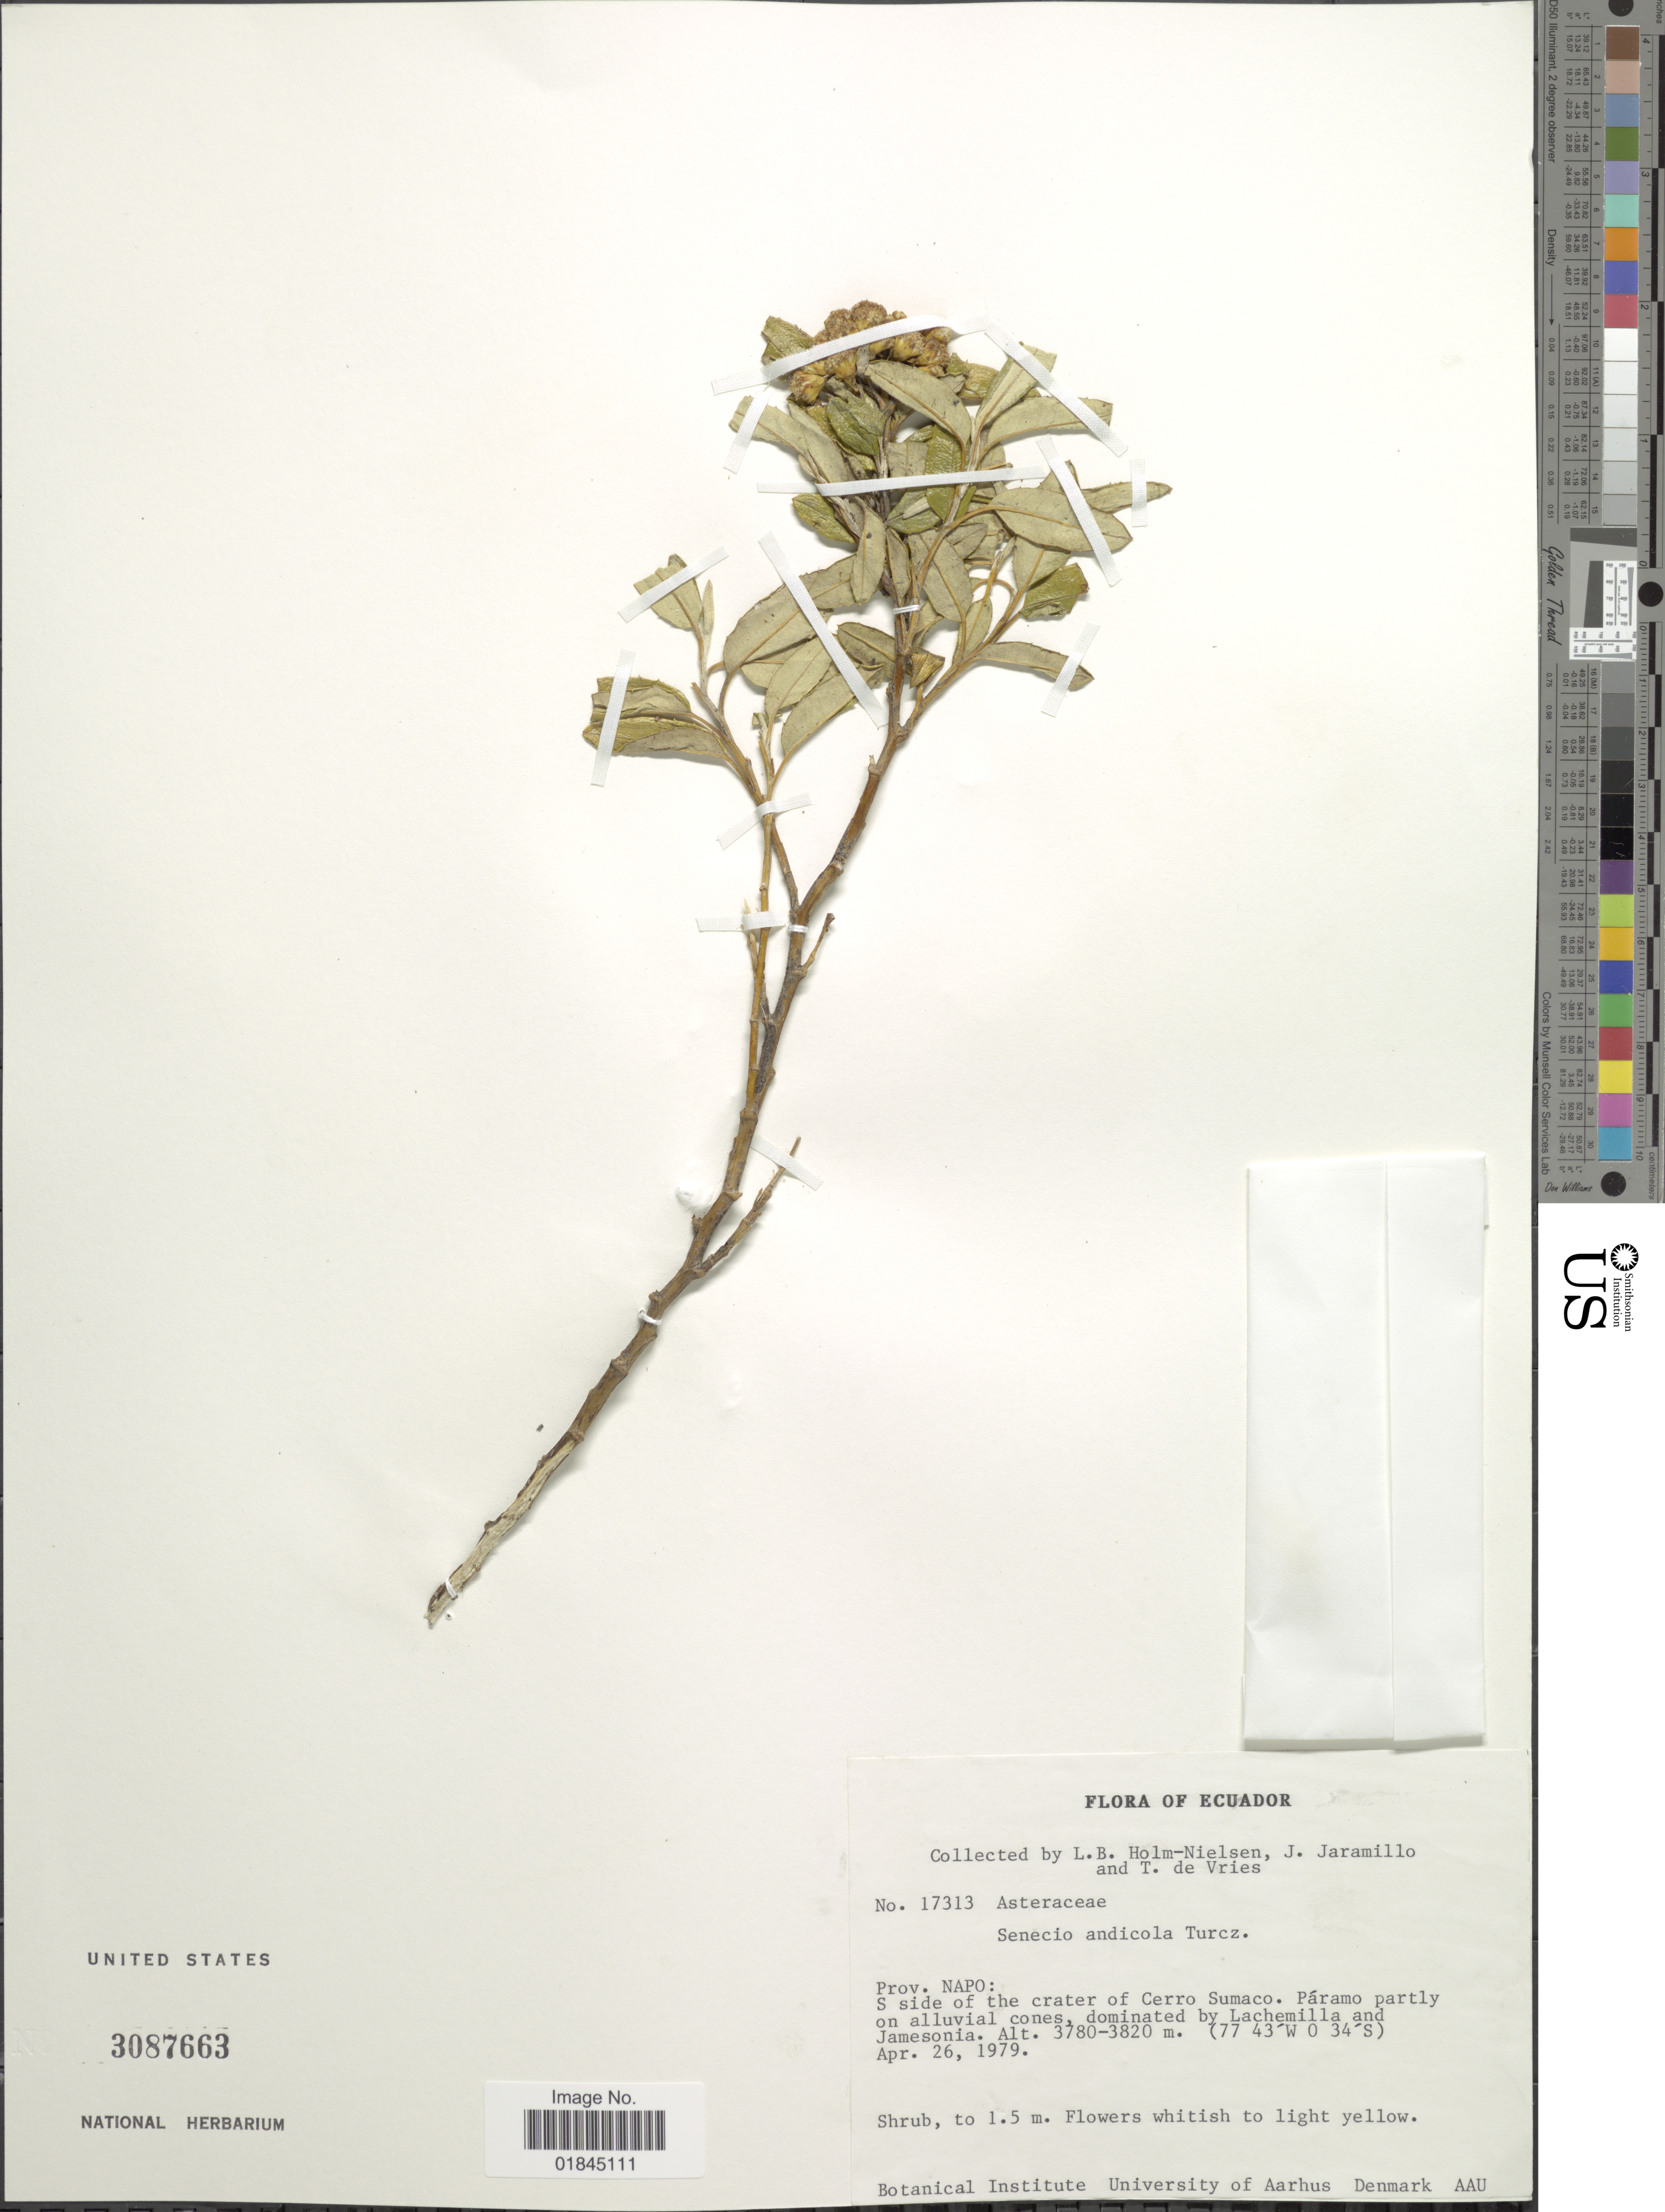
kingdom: Plantae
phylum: Tracheophyta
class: Magnoliopsida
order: Asterales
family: Asteraceae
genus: Pentacalia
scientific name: Pentacalia andicola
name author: (Turcz.) Cuatrec.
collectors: L. B. Holm-Nielsen, J. Jaramillo & T. de Vries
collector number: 17313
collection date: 1979-04-26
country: Ecuador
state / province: Napo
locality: S side of the crater of Cerro Sumaco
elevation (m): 3780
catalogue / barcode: US 3087663